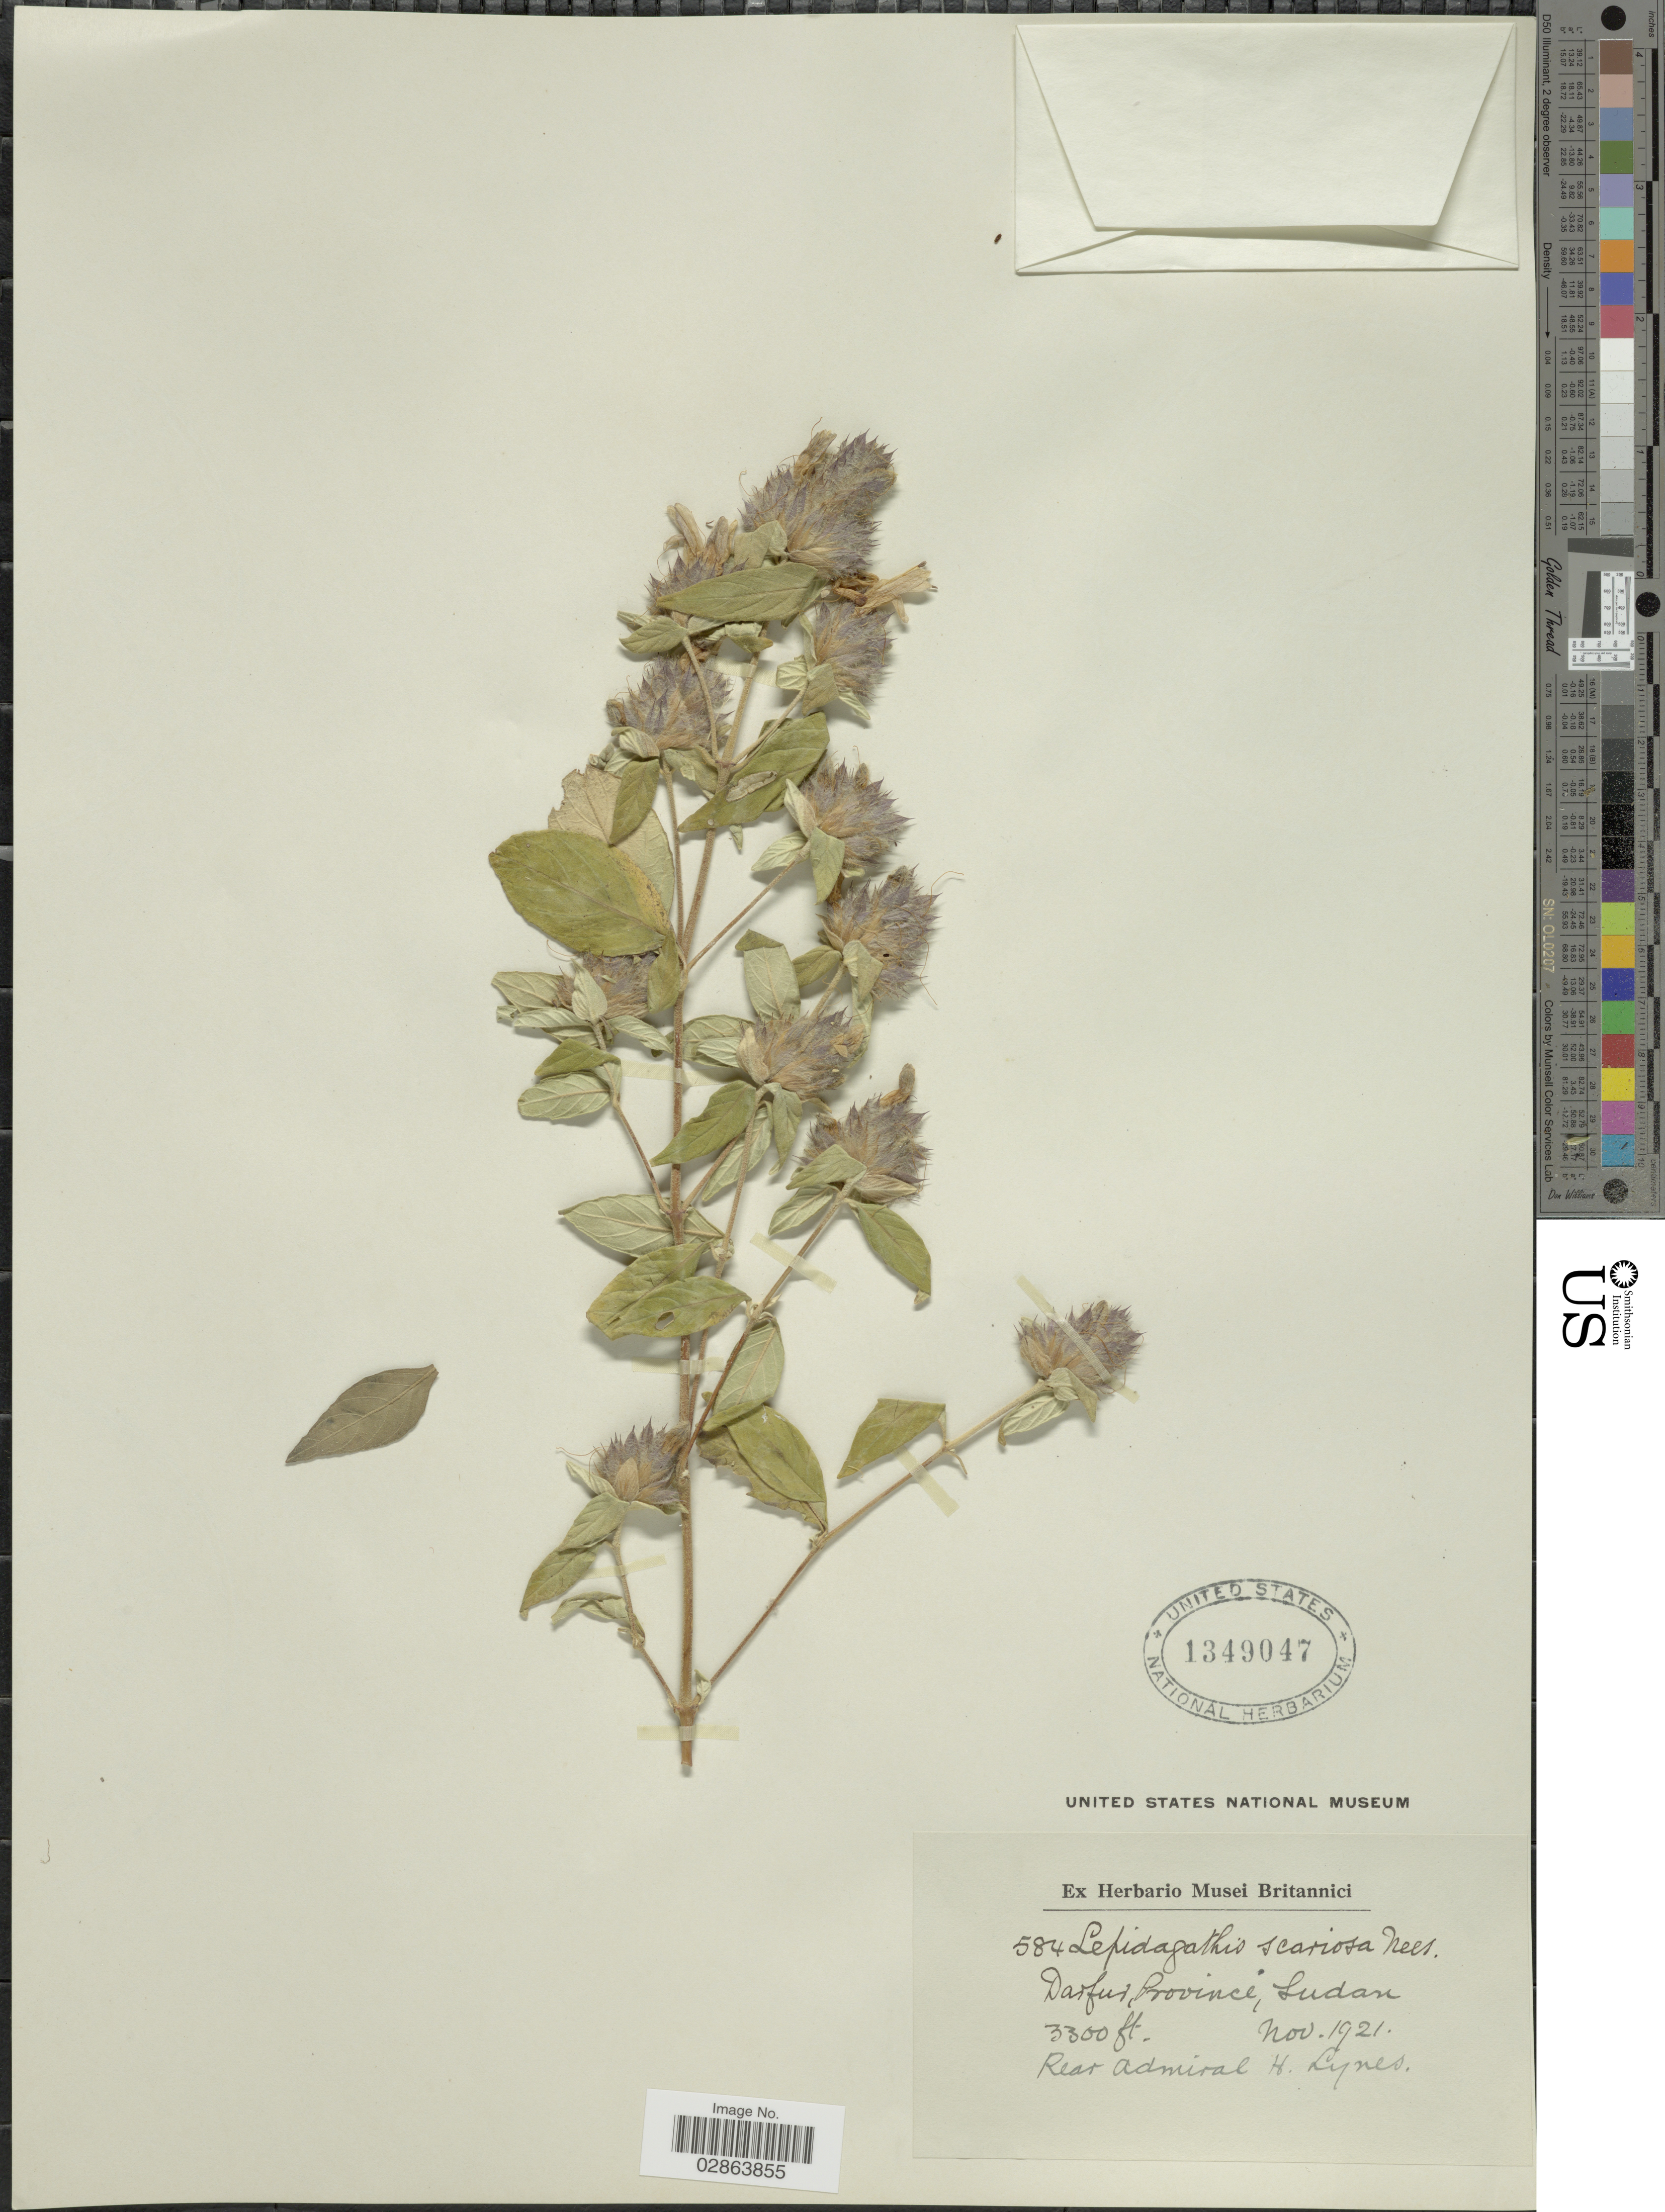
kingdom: Plantae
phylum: Tracheophyta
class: Magnoliopsida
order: Lamiales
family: Acanthaceae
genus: Lepidagathis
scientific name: Lepidagathis scariosa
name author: Nees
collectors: H. Lynes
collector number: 584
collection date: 1921-11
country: Sudan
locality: Darfur Province.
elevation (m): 1006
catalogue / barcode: US 1349047